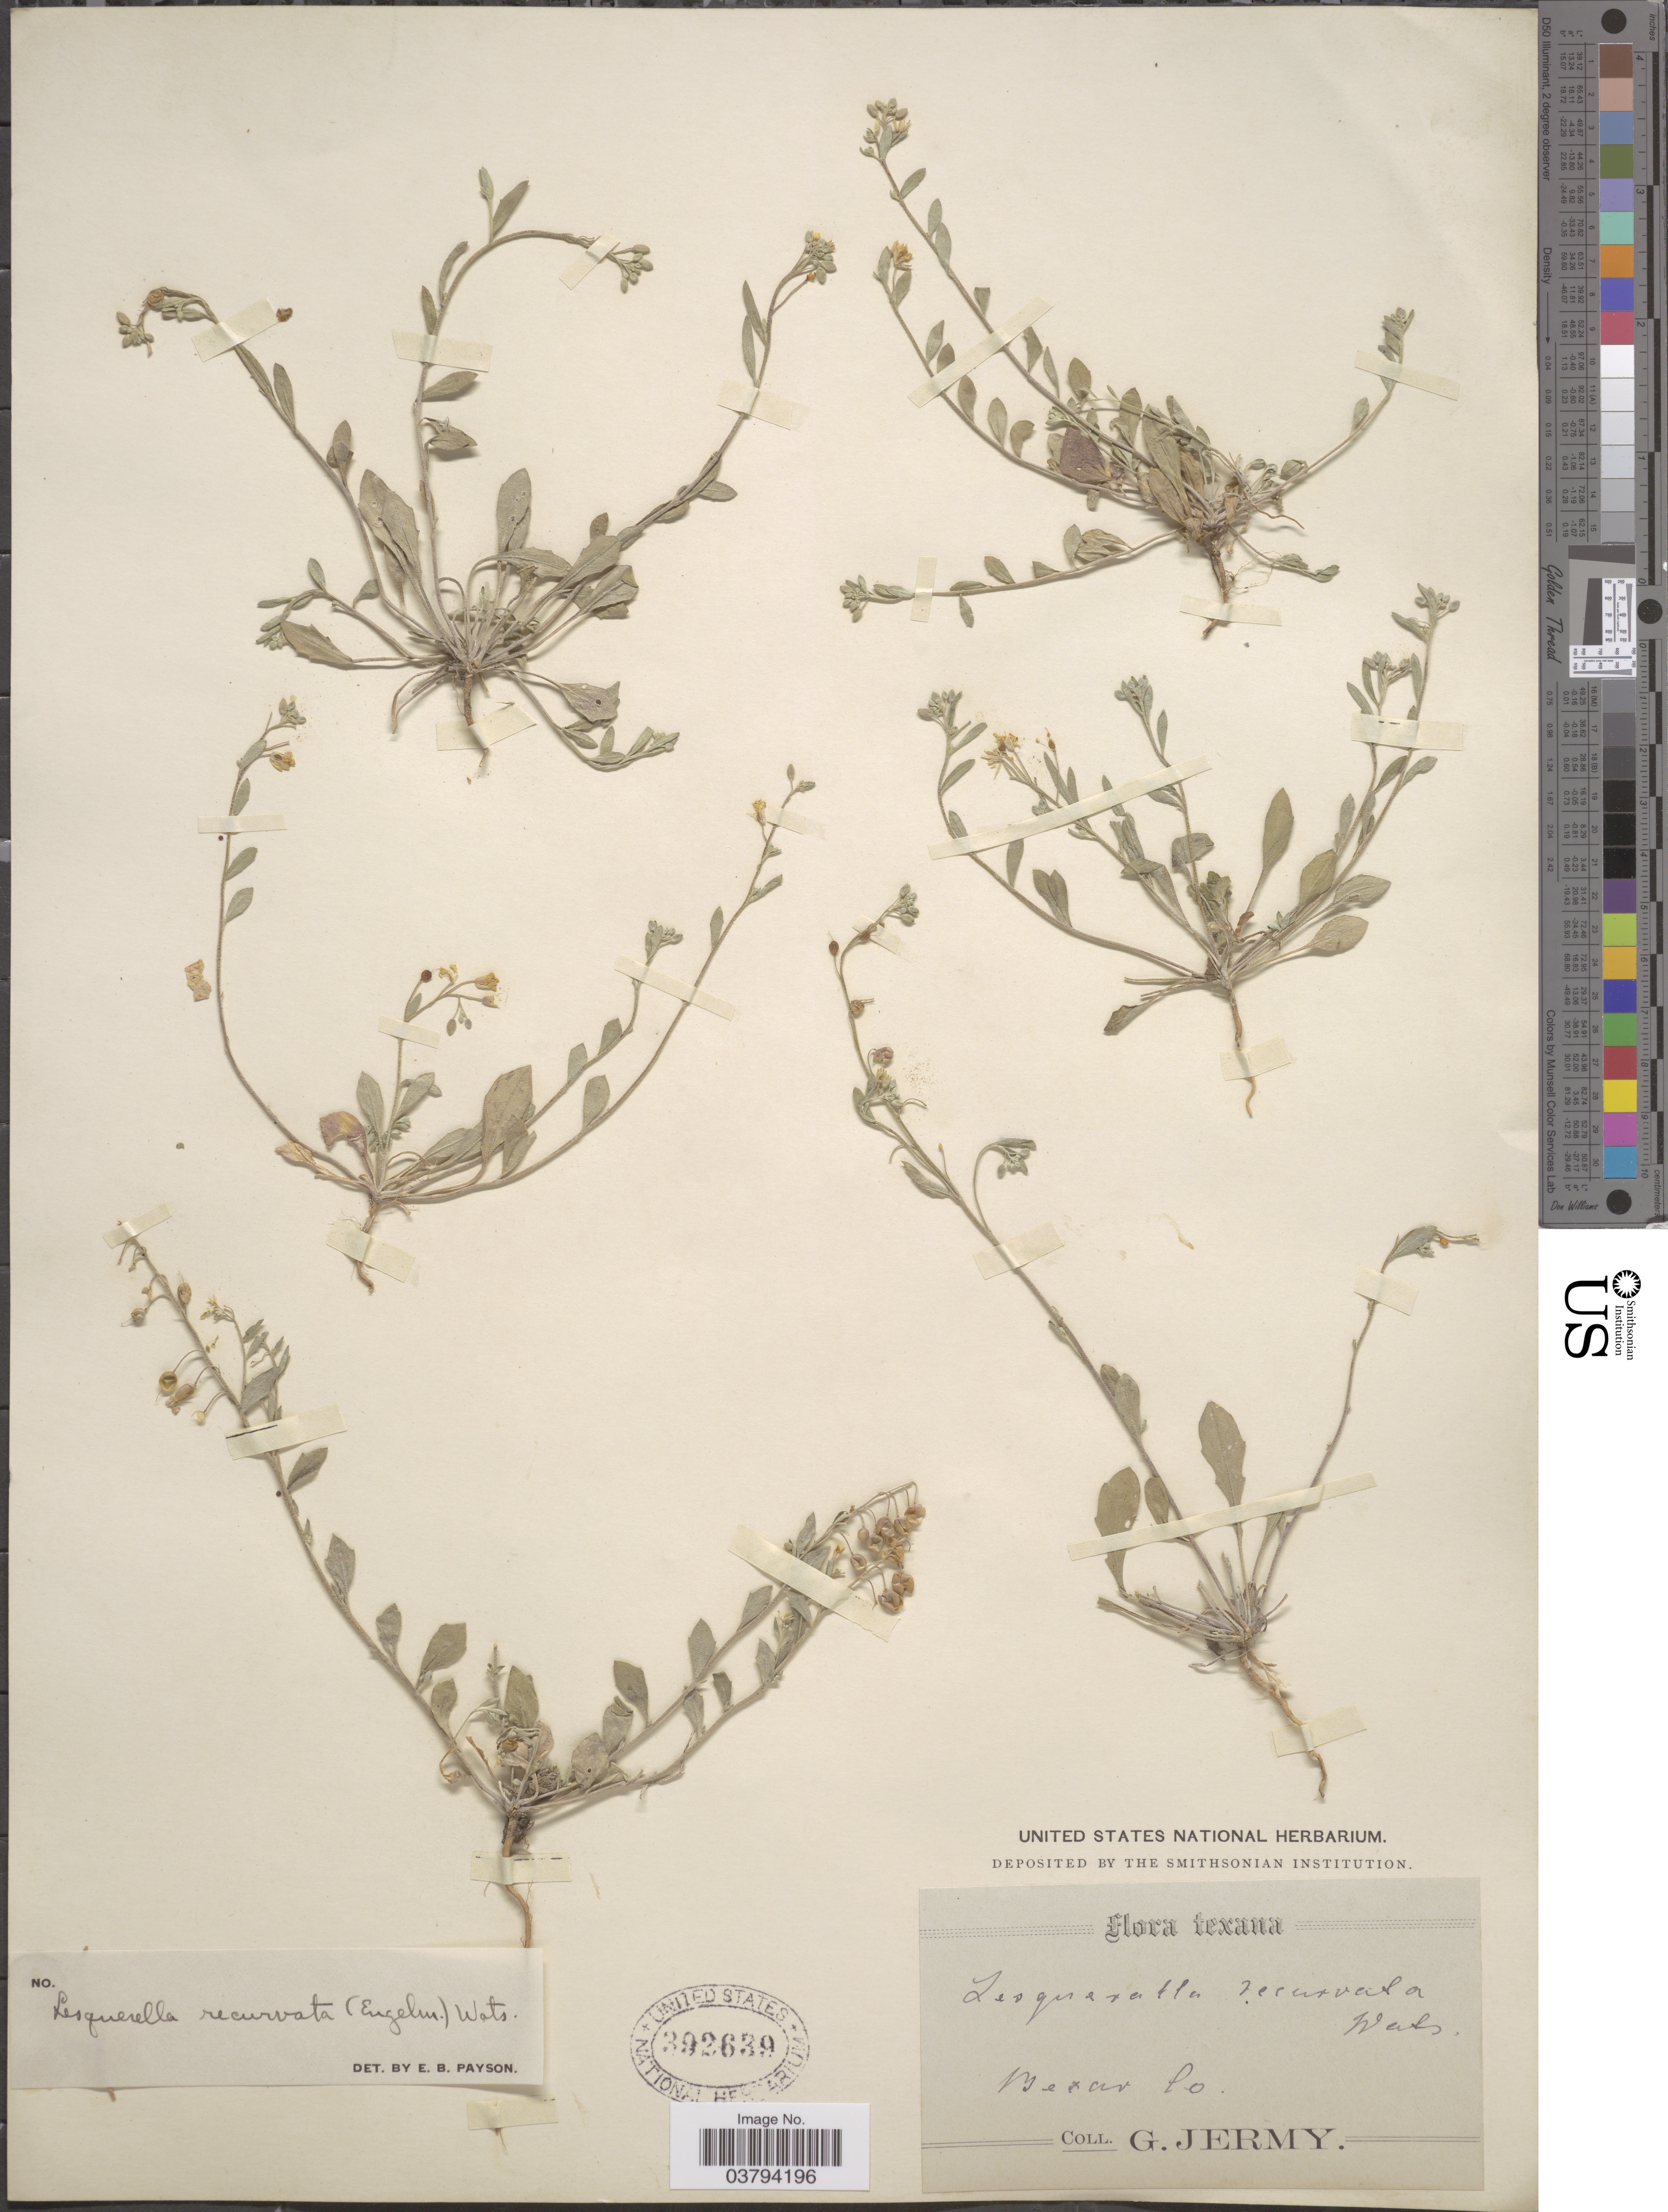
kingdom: Plantae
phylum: Tracheophyta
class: Magnoliopsida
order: Brassicales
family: Brassicaceae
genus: Lesquerella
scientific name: Lesquerella recurvata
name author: (Englem. ex A. Gray) S. Watson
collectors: G. Jermy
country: United States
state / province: Texas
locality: Bexar Co.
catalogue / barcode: US 392639